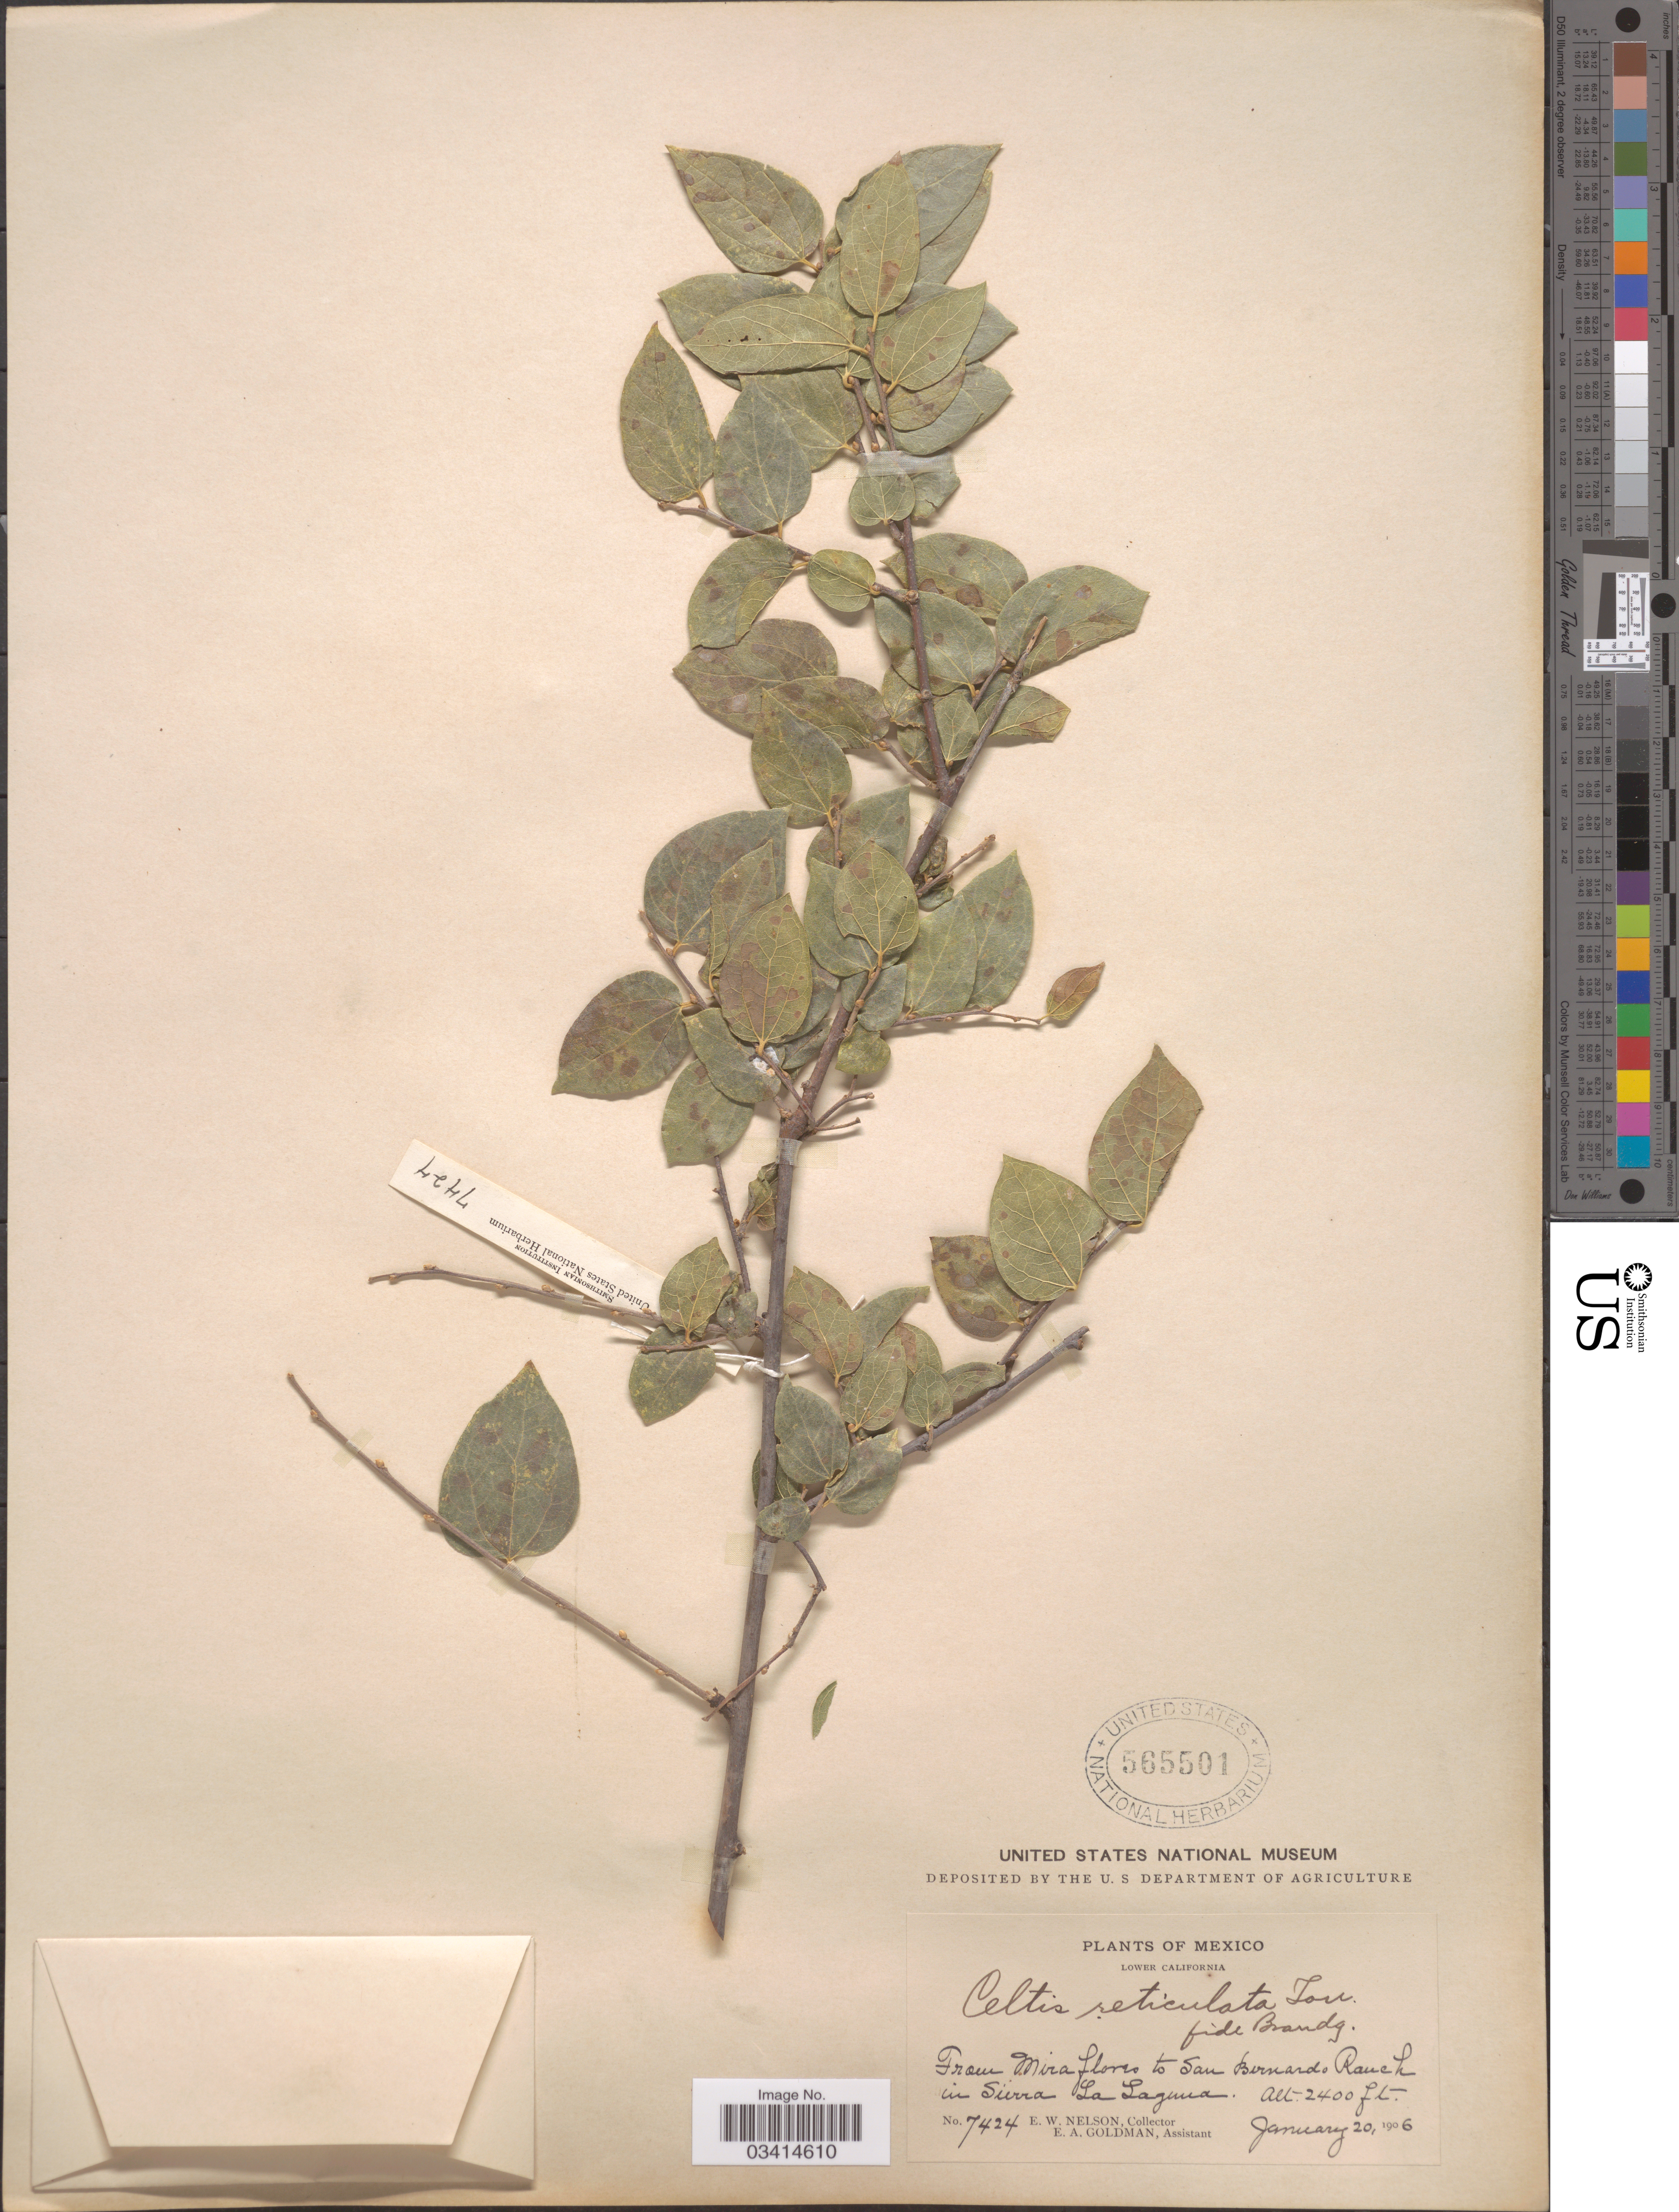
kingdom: Plantae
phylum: Tracheophyta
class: Magnoliopsida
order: Rosales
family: Cannabaceae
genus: Celtis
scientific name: Celtis reticulata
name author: Torr.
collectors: E. W. Nelson & E. A. Goldman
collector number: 7424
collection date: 1906-01-20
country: Mexico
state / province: Baja California Sur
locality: Lower California. From Miraflores to San Bernardo Ranch in Sierra La Laguna.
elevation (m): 732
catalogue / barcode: US 565501